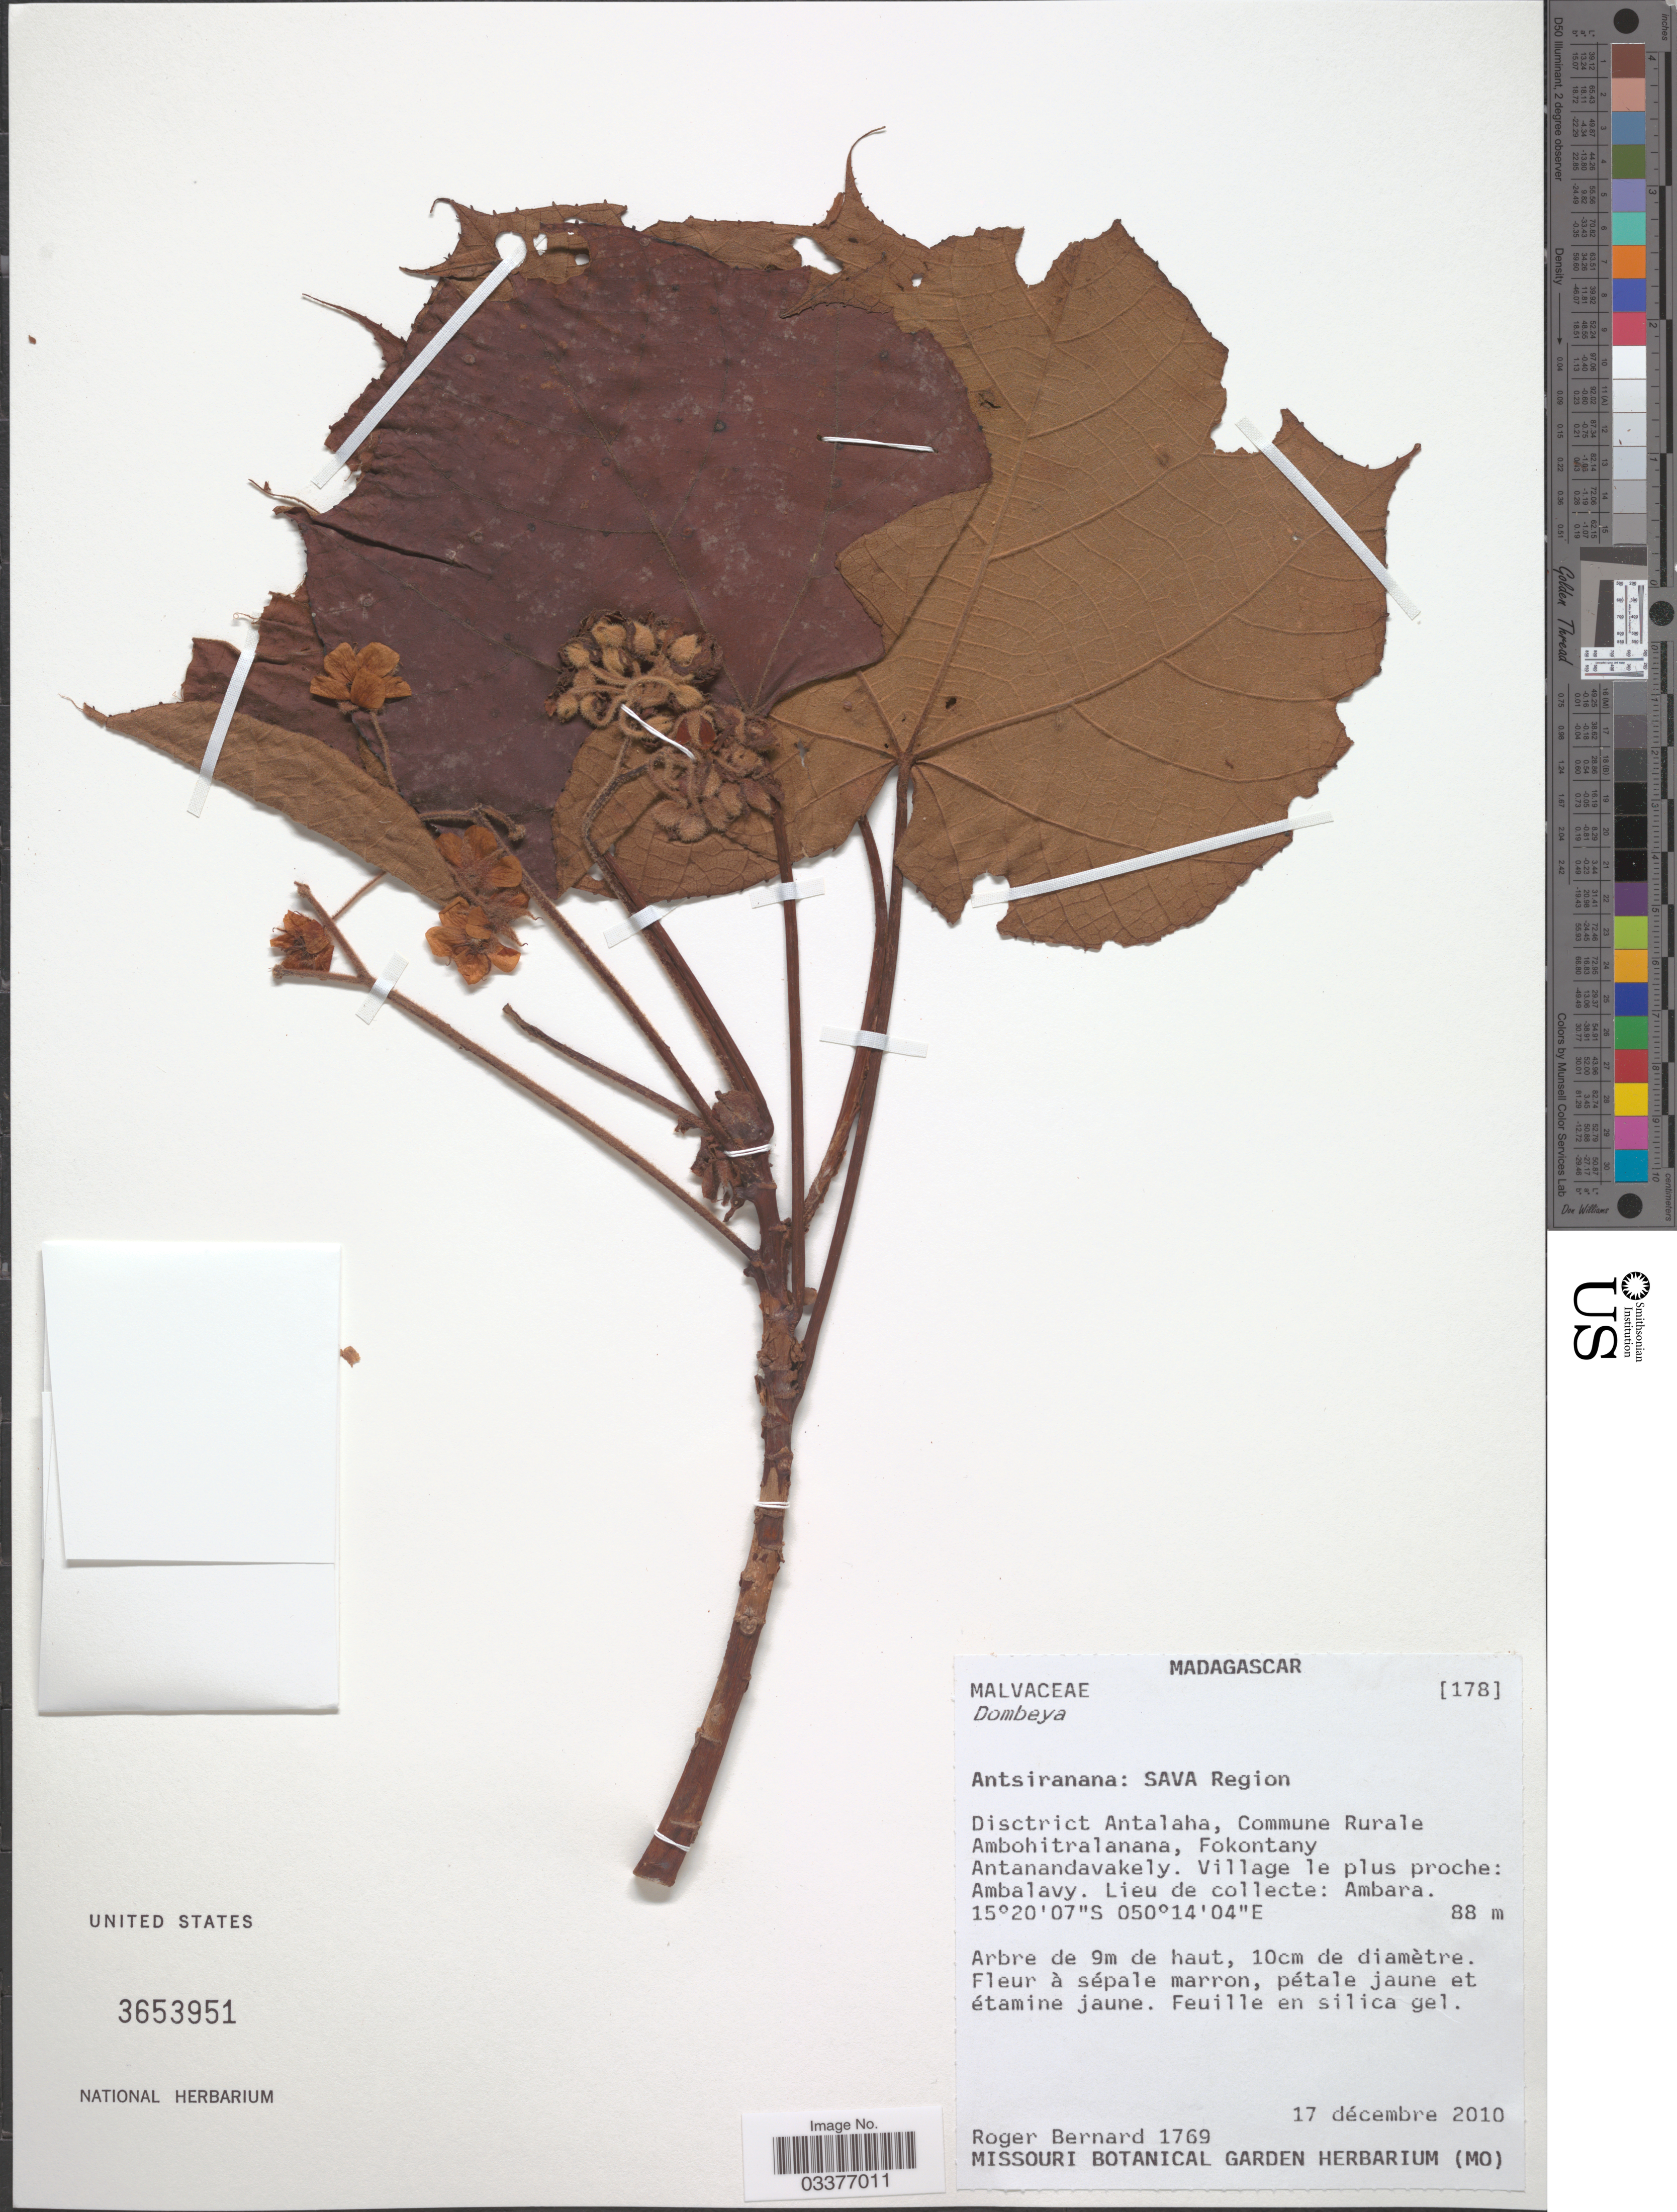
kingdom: Plantae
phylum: Tracheophyta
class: Magnoliopsida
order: Malvales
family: Malvaceae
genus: Dombeya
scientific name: Dombeya sp.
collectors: R. Bernard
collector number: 1769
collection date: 2010-12-17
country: Madagascar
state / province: Sava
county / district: Antalaha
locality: SAVA Region, District Antalaha, Commune Rurale Ambohitralanana, Fokontany Antanandavakely. Village le plus proche: Ambalavy. Ambara.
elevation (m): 88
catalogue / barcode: US 3653951